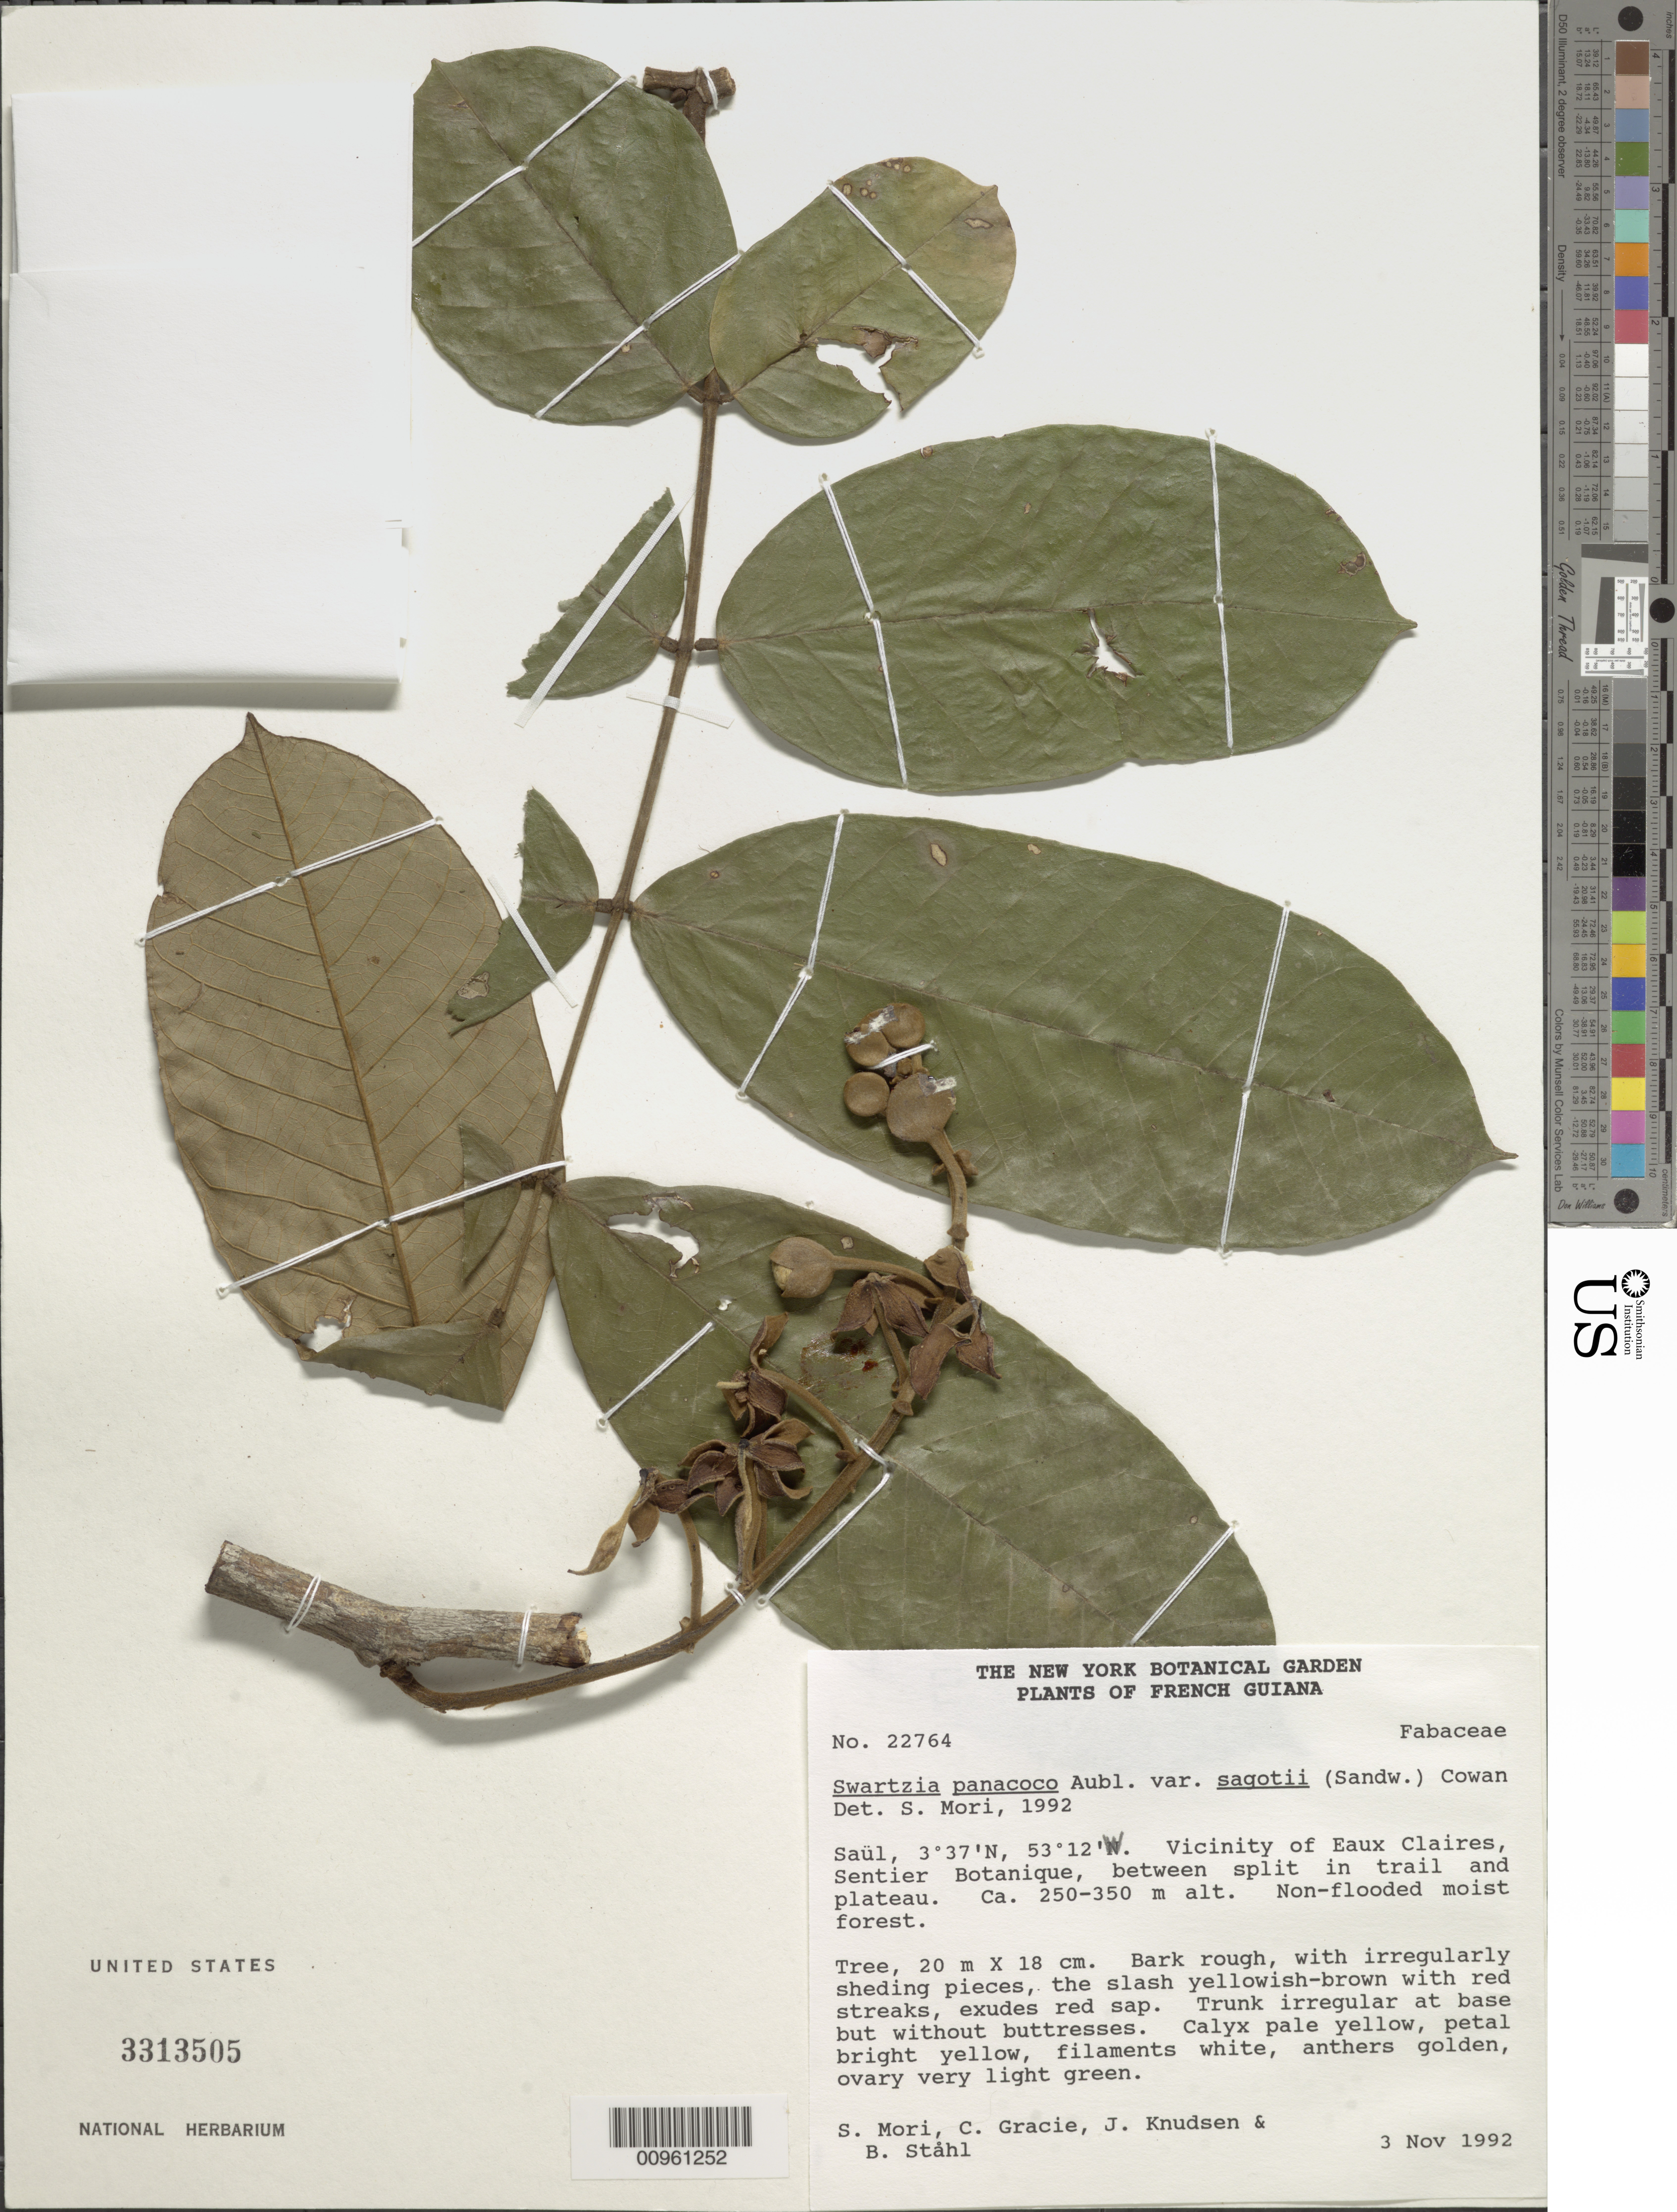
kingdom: Plantae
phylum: Tracheophyta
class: Magnoliopsida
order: Fabales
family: Fabaceae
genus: Swartzia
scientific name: Swartzia panacoco var. sagotii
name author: (Sandwith) R.S. Cowan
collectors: S. Mori, C. A. Gracie, J. Knudsen & B. Ståhl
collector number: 22764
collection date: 1992-11-03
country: French Guiana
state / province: Saint-Laurent-du-Maroni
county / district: Saül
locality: Saul, vicinity of Eaux Claires, Sentier Botanique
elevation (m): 250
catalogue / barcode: US 3313505